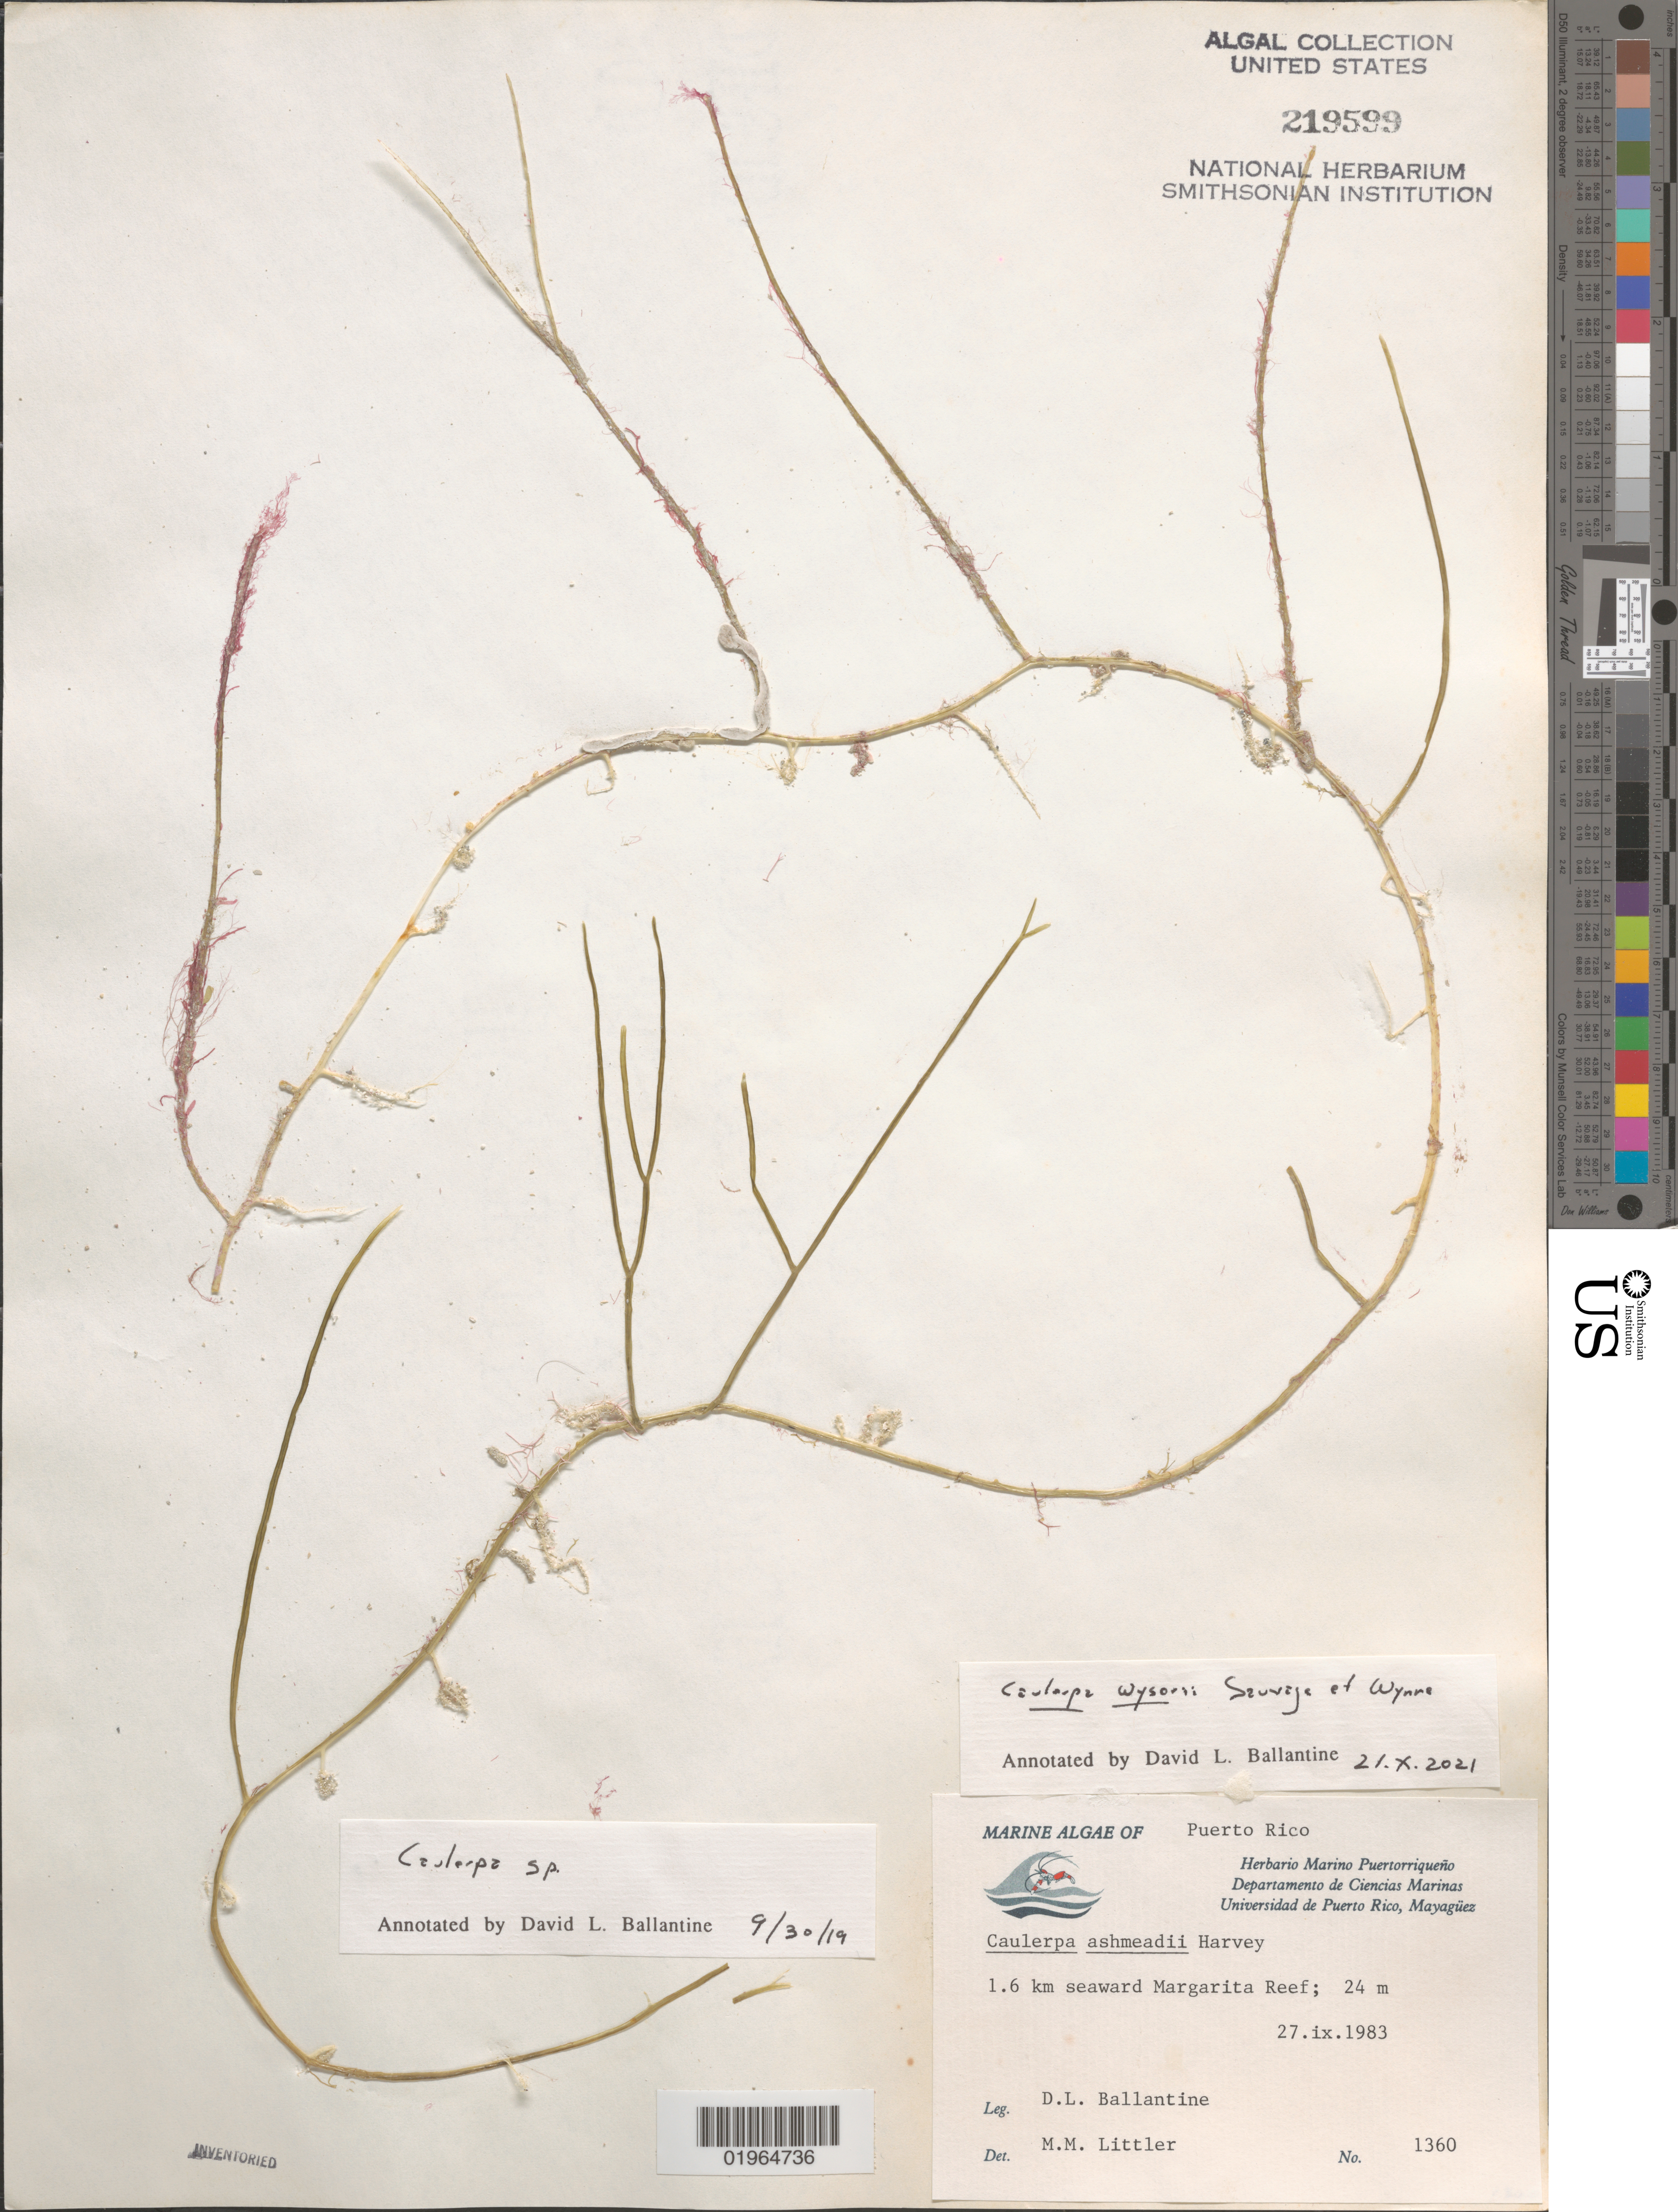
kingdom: Plantae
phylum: Chlorophyta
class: Ulvophyceae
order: Bryopsidales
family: Caulerpaceae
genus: Caulerpa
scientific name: Caulerpa wysorii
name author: Sauvage & M.J. Wynne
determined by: Ballantine, D. L.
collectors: D.L. Ballantine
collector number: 1360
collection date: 1983-09-27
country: Puerto Rico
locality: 1.6 km seaward Margarita Reef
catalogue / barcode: US 219599